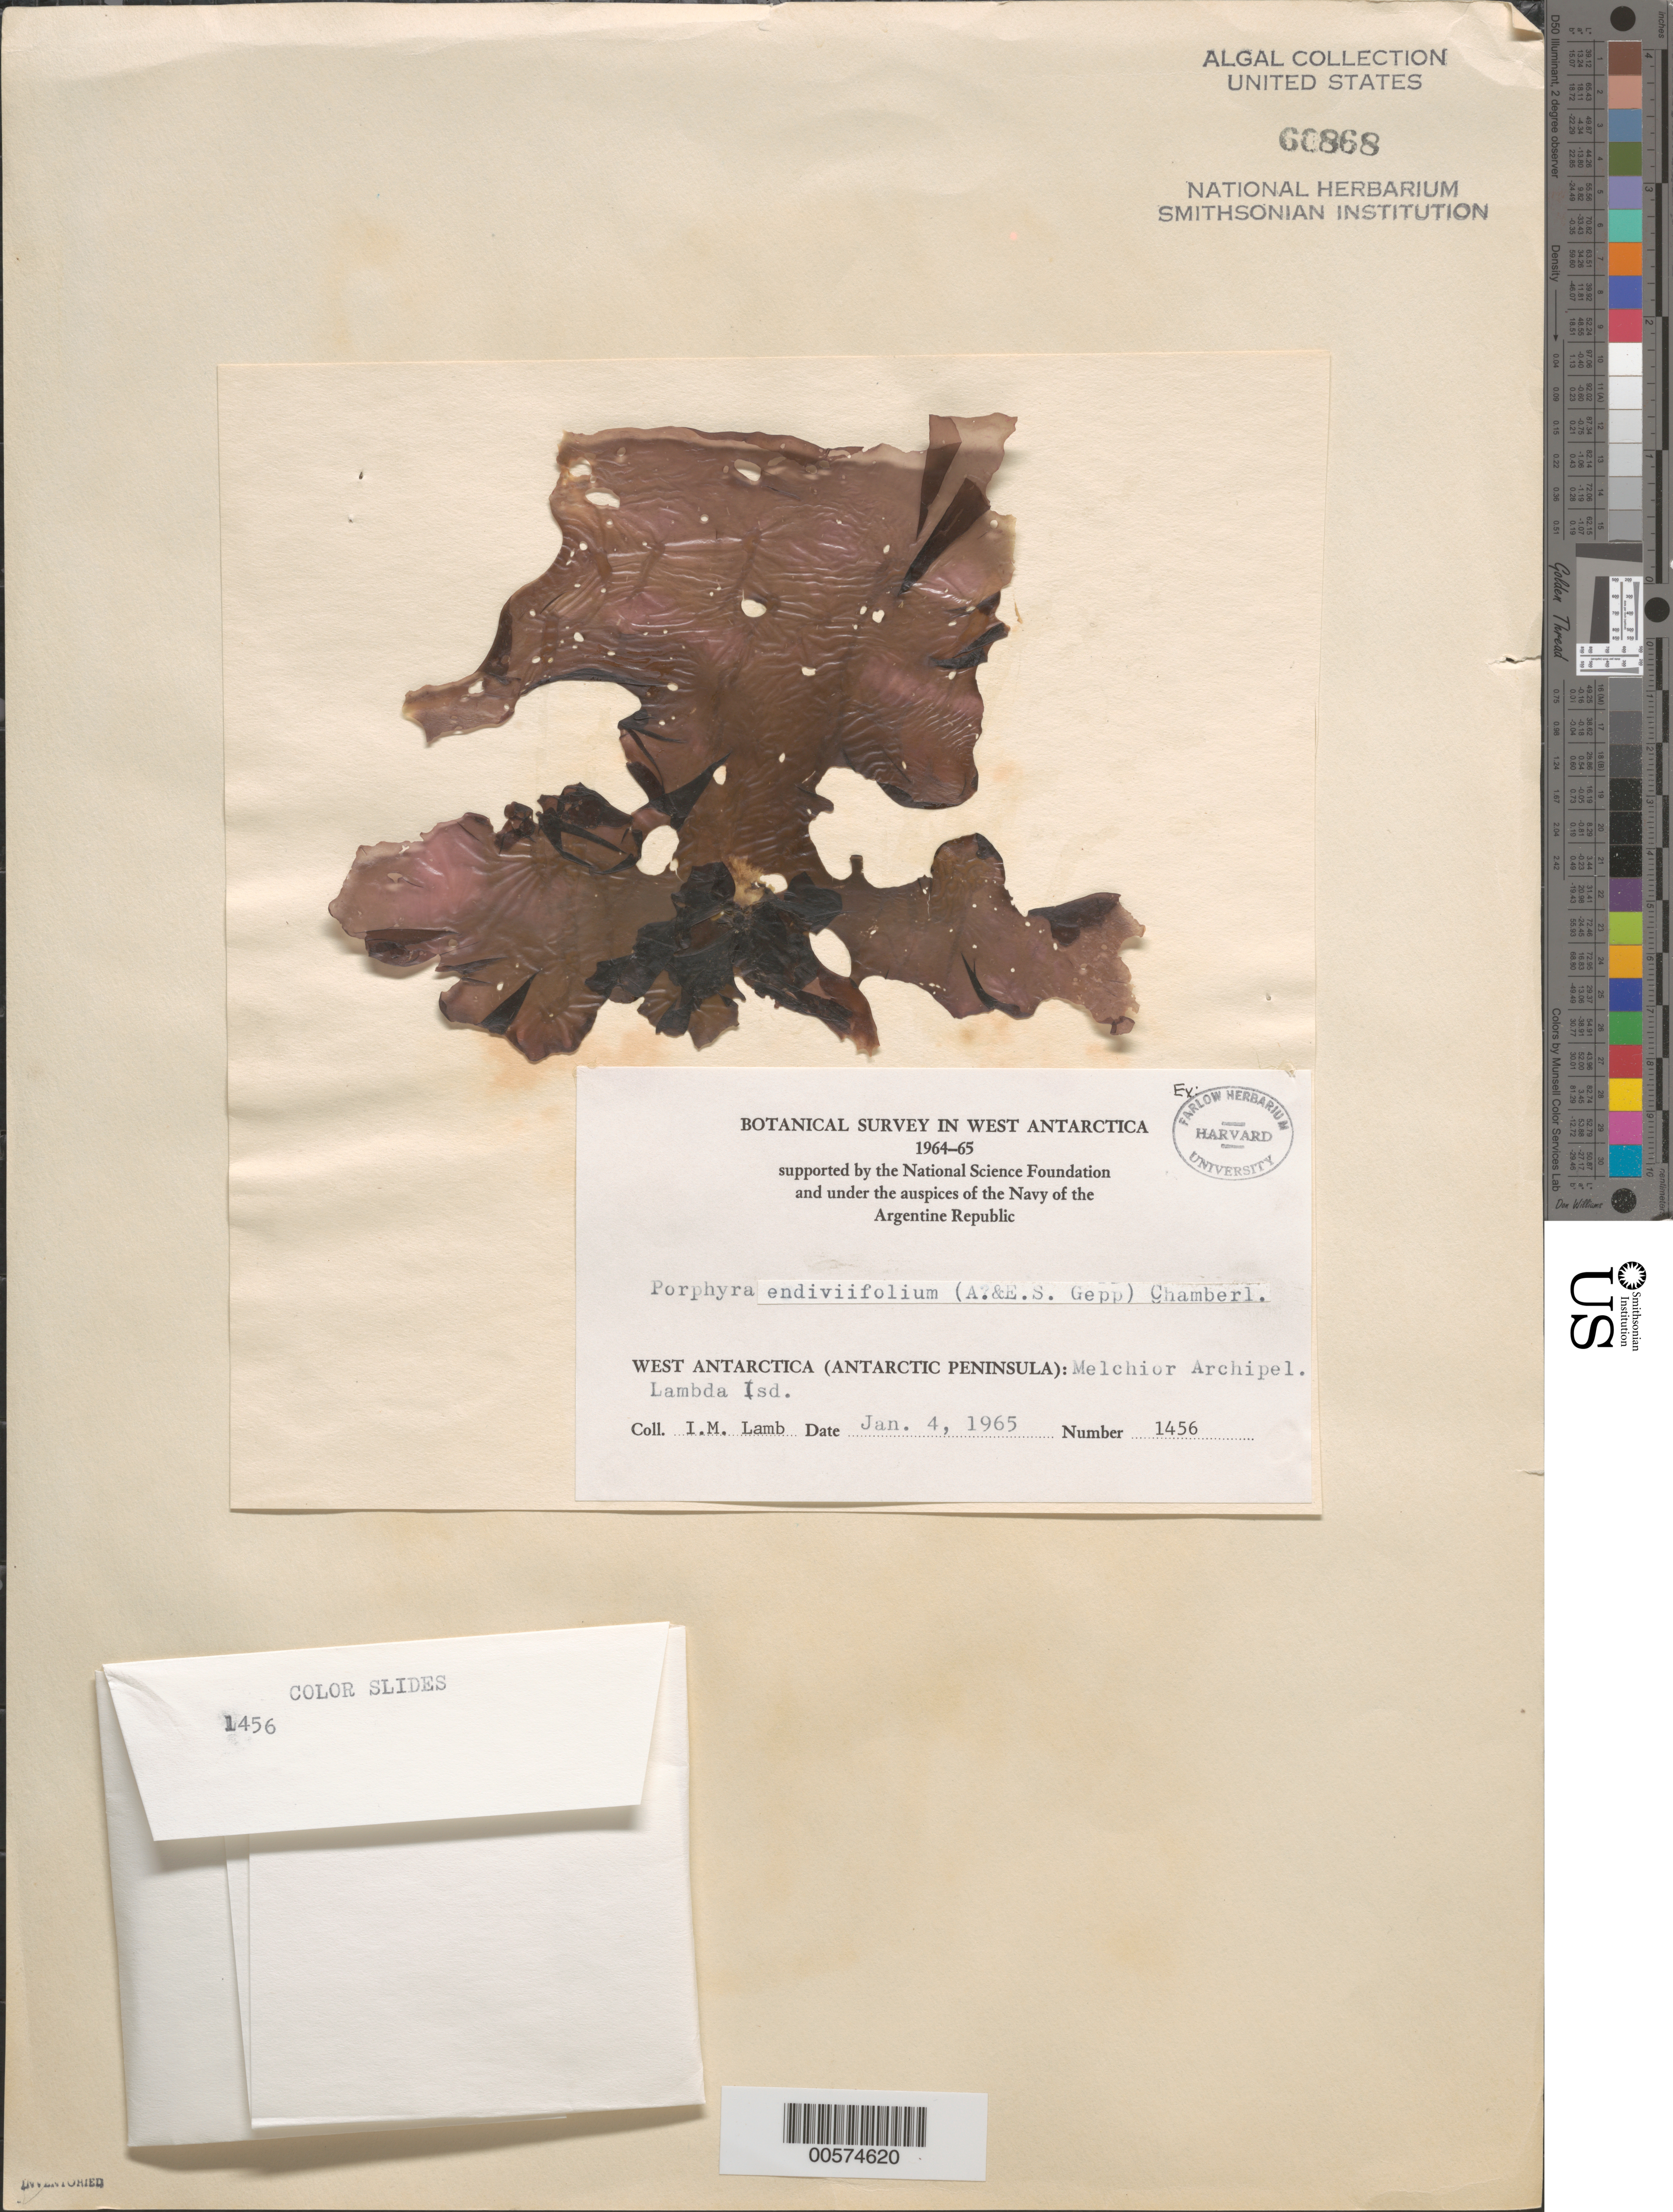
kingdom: Plantae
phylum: Rhodophyta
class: Bangiophyceae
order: Bangiales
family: Bangiaceae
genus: Pyropia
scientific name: Pyropia endiviifolia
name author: (A. Gepp & E. Gepp) H. G. Choi & M.S. Hwang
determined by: Algae name updating Project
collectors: I. M. Lamb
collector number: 1456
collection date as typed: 04 Jan 1965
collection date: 1965-01-04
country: Antarctica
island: Lambda Island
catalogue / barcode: US 60868